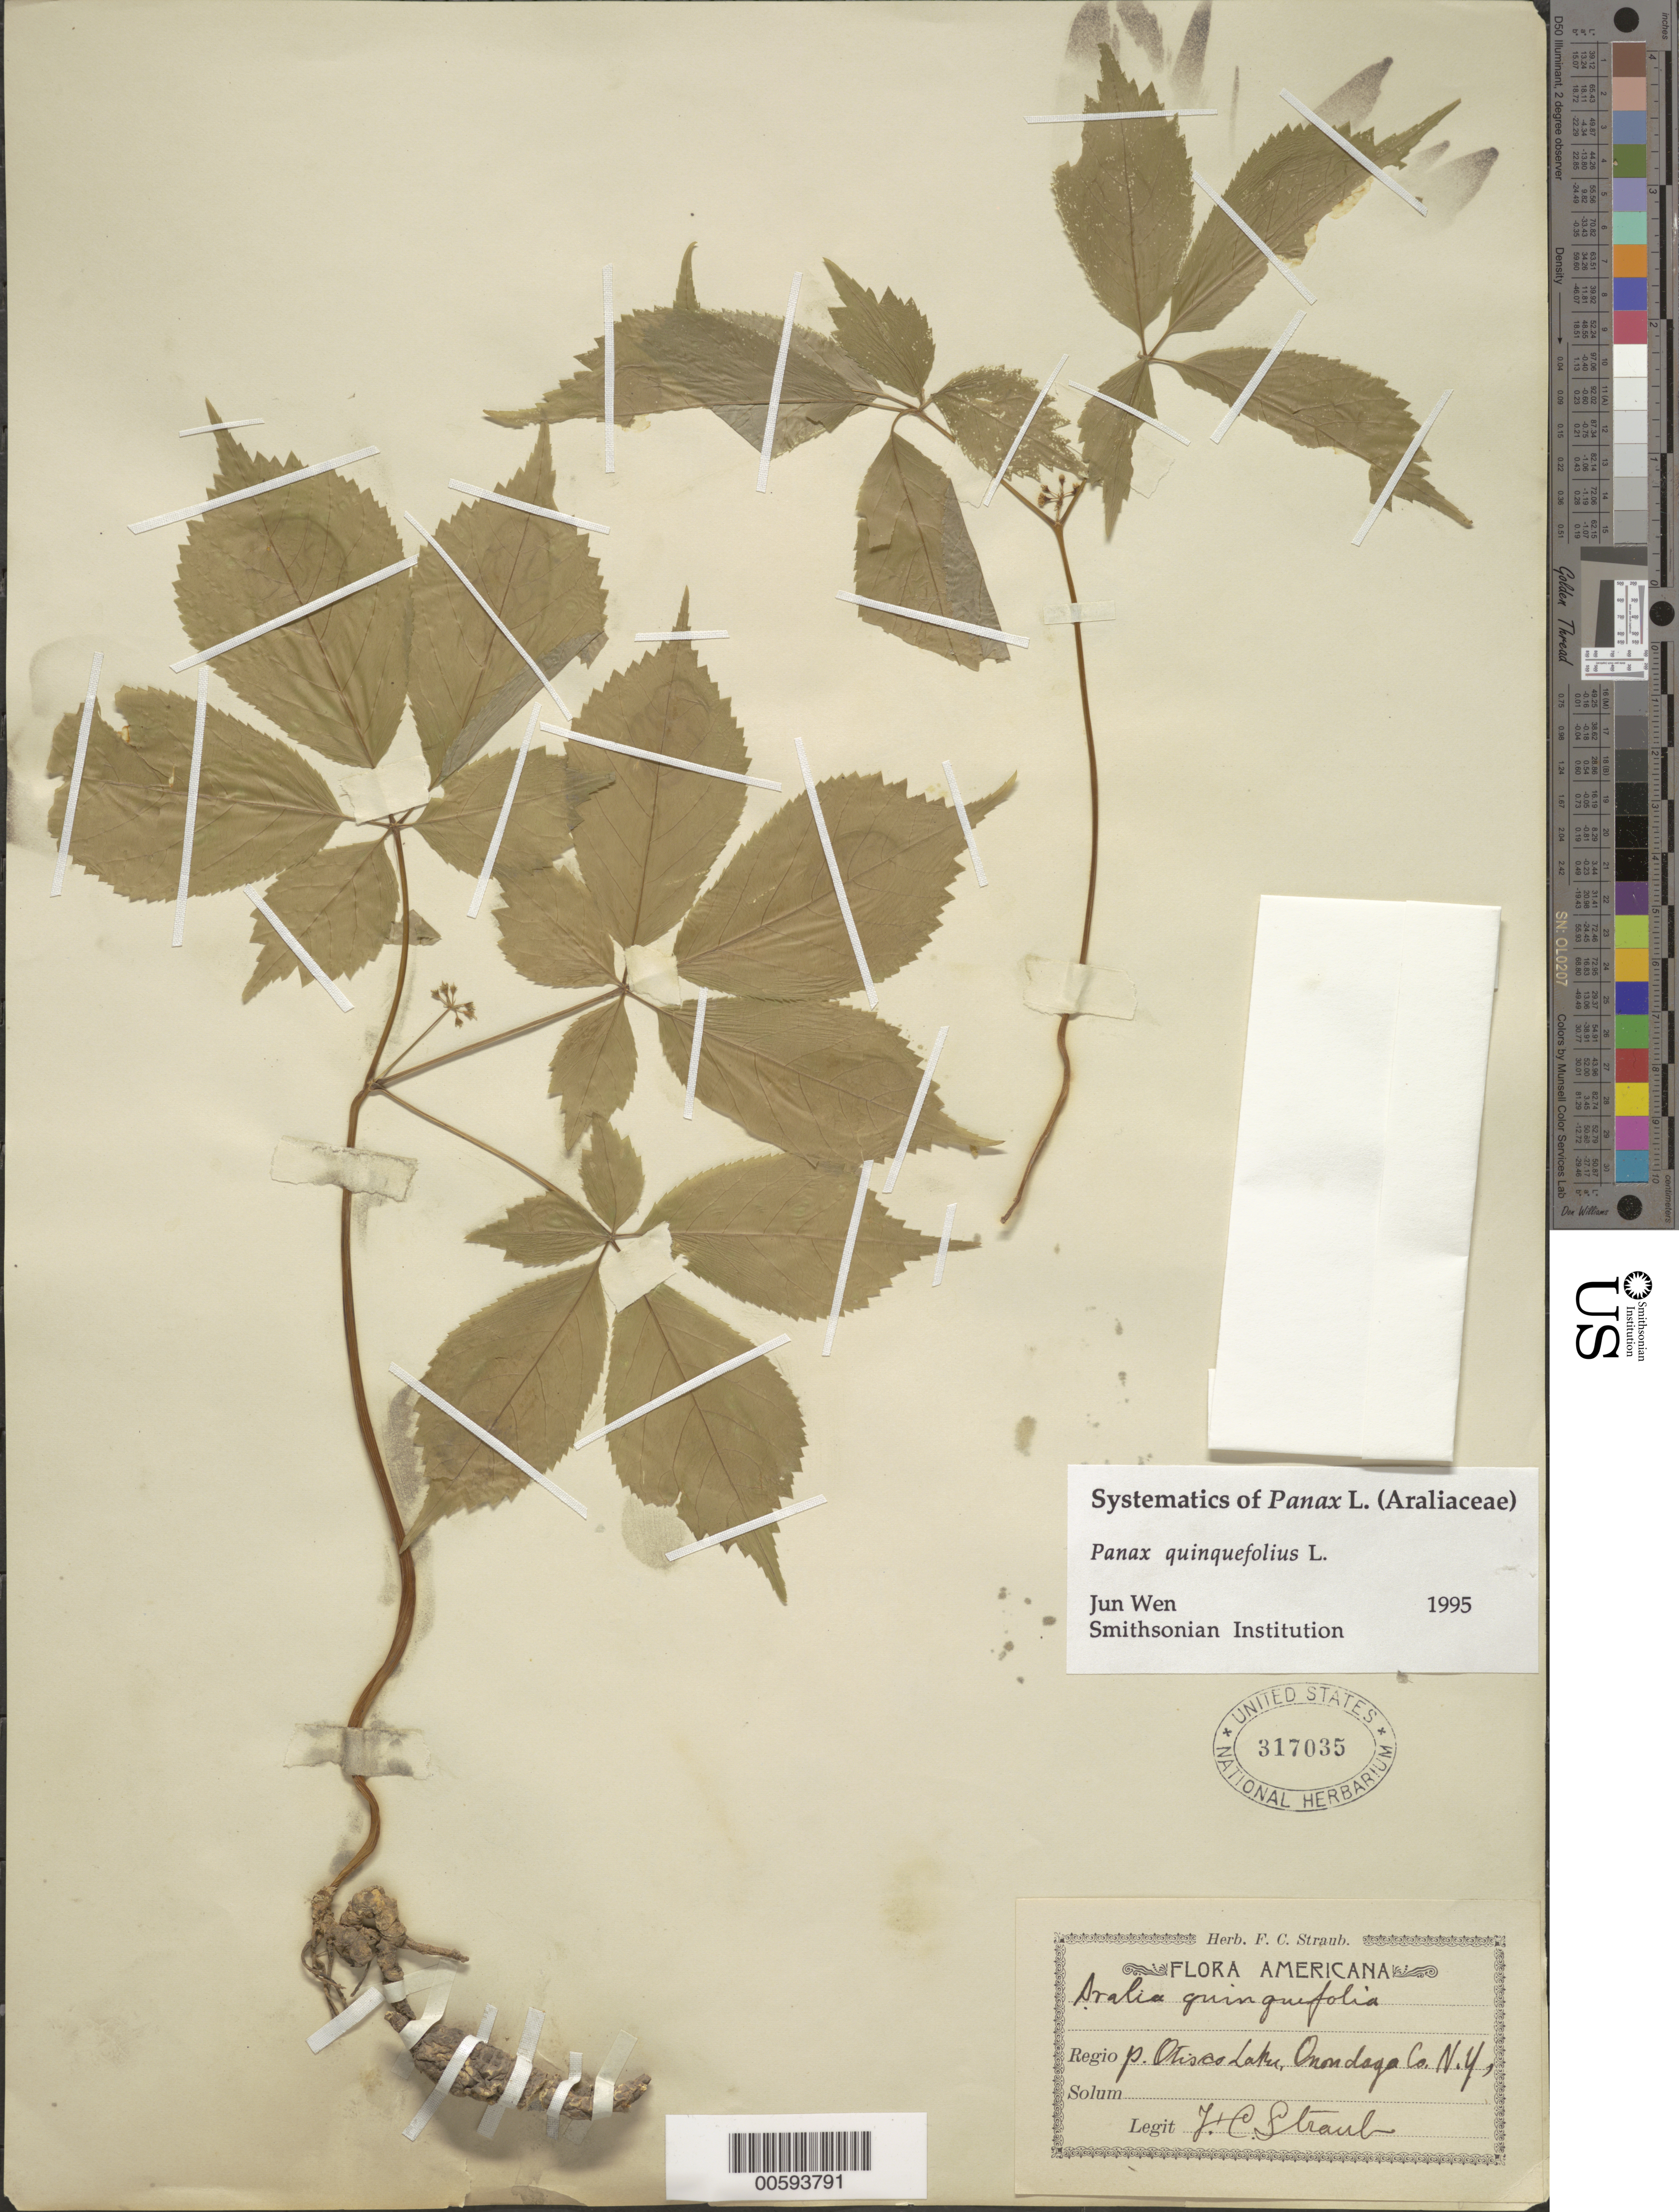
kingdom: Plantae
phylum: Tracheophyta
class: Magnoliopsida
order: Apiales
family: Araliaceae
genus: Panax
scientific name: Panax quinquefolius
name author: L.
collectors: J. Straub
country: United States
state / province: New York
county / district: Onondaga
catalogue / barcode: US 317035